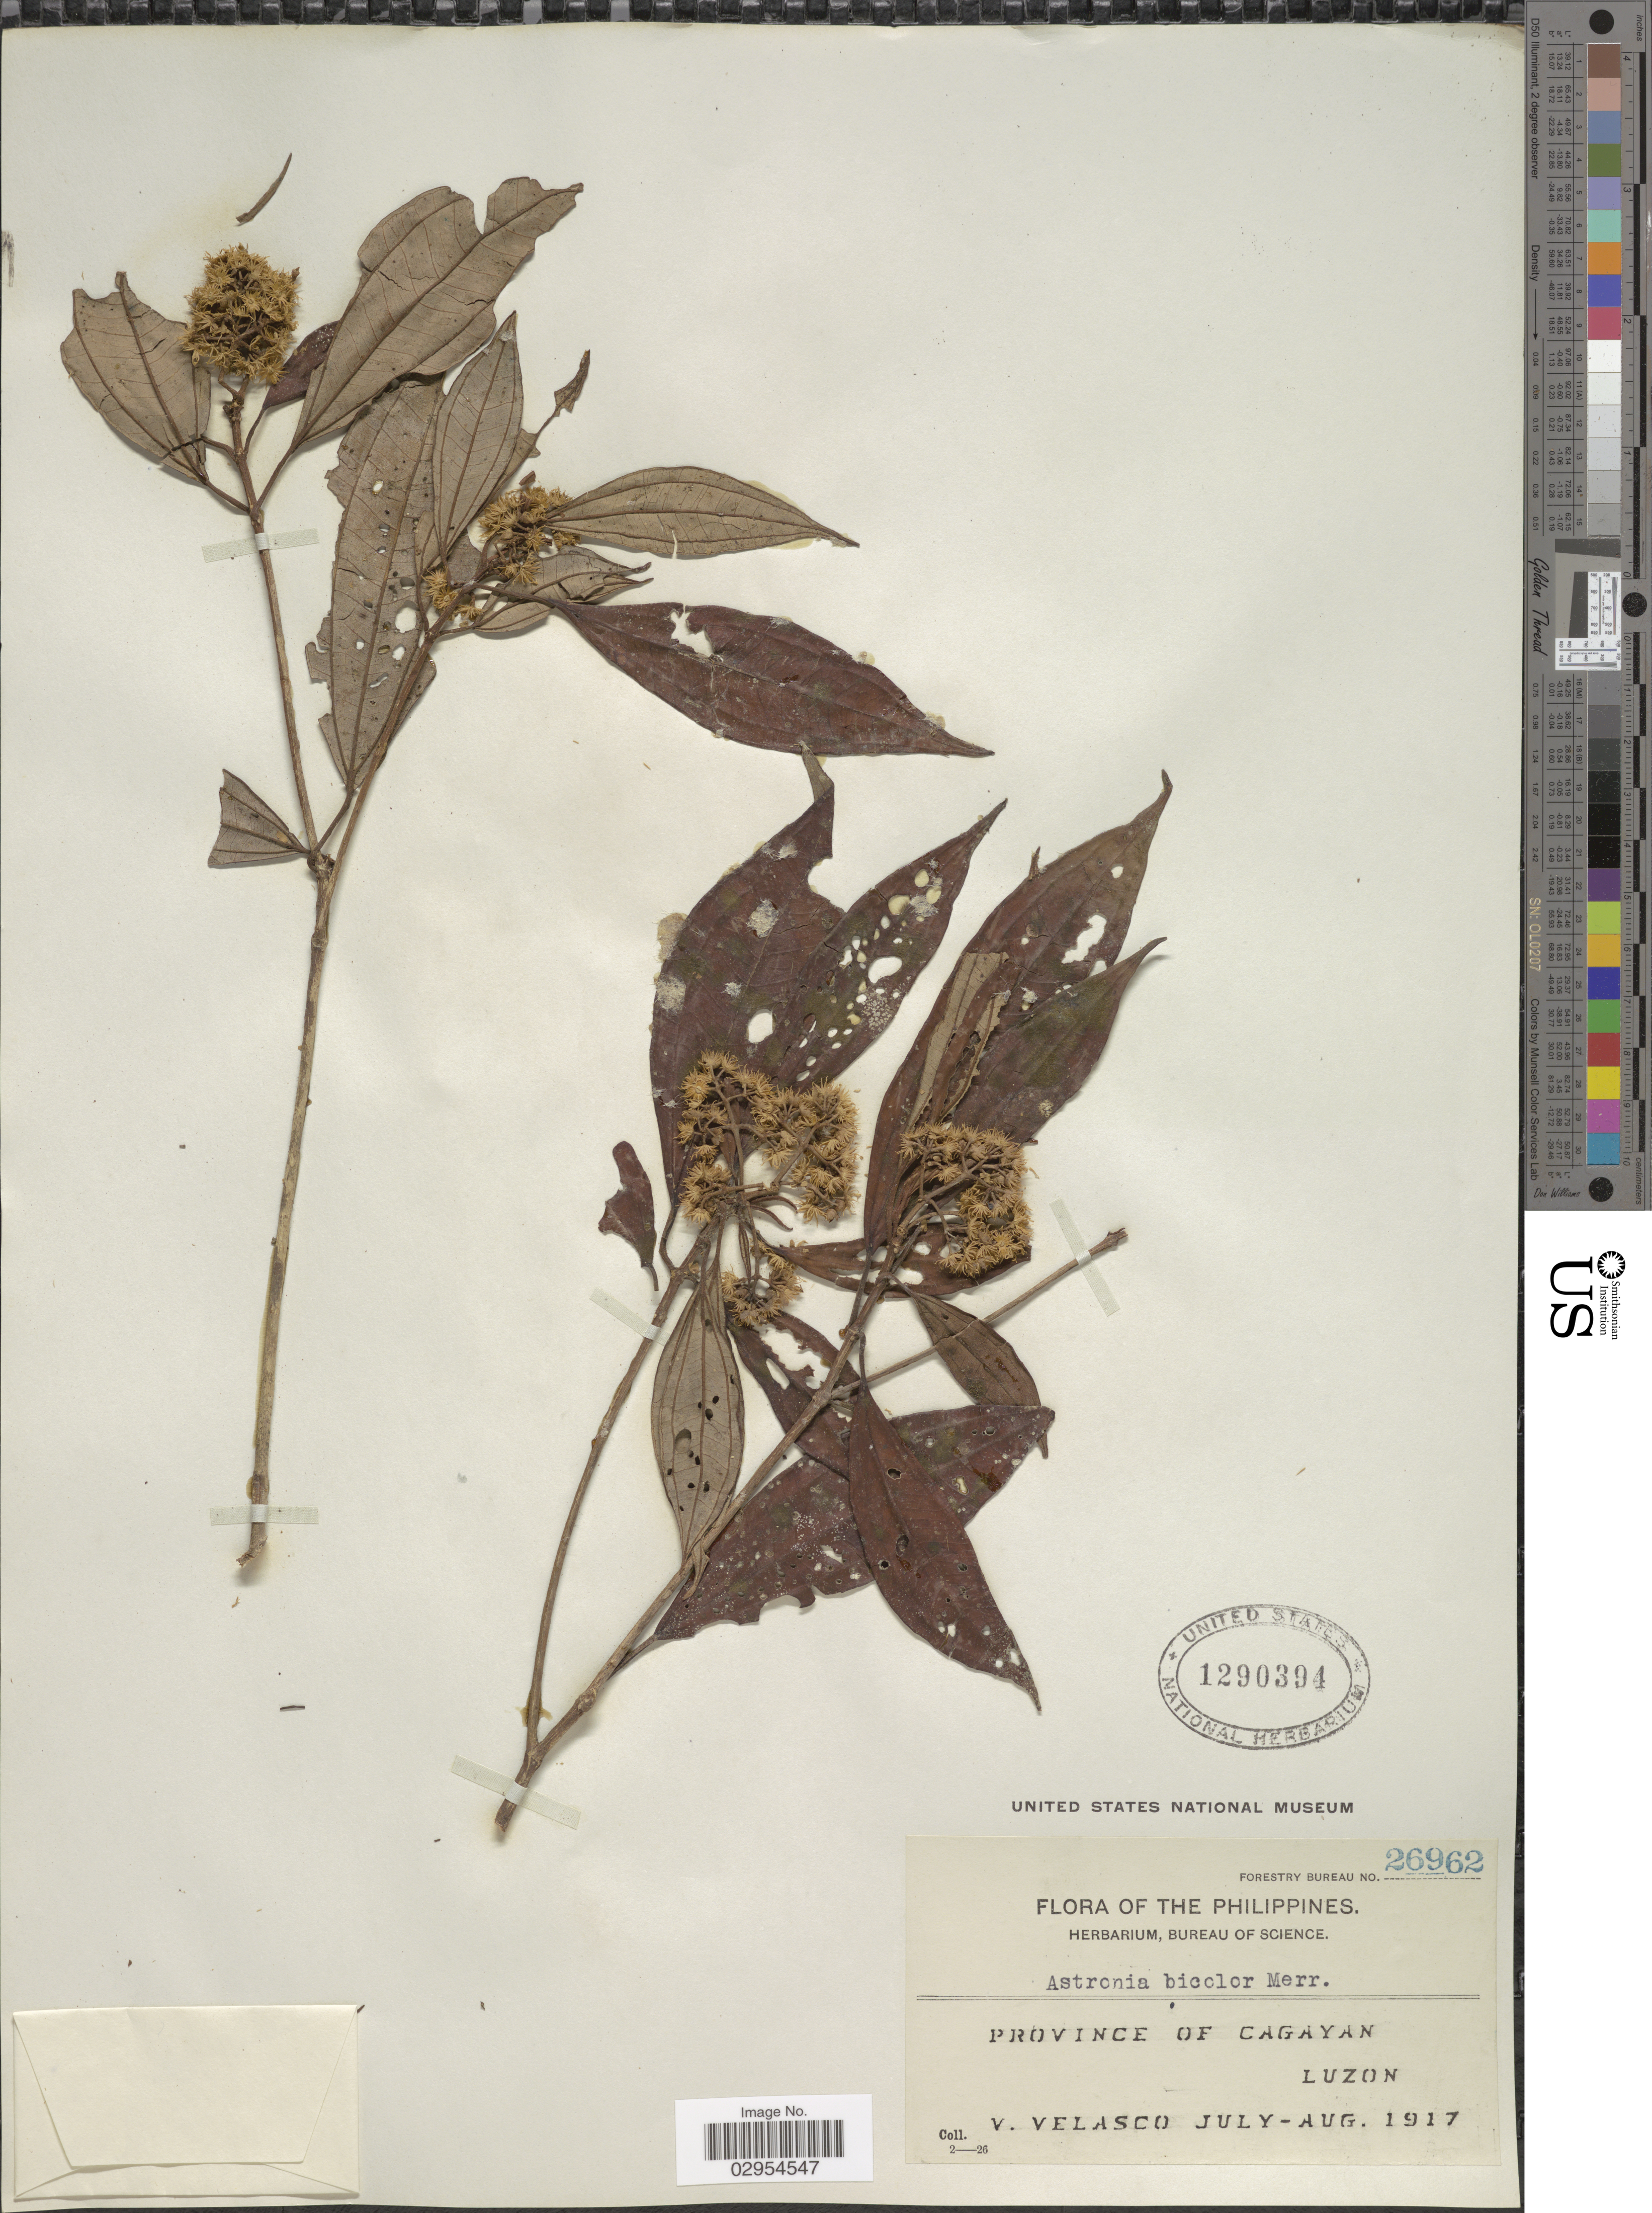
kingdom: Plantae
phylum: Tracheophyta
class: Magnoliopsida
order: Myrtales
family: Melastomataceae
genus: Astronia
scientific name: Astronia bicolor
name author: Merr.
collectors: V. Velasco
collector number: Forestry Bureau 26962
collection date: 1917-07/1917-08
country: Philippines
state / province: Cagayan Valley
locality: Province of Cagayan. Luzon.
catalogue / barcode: US 1290394